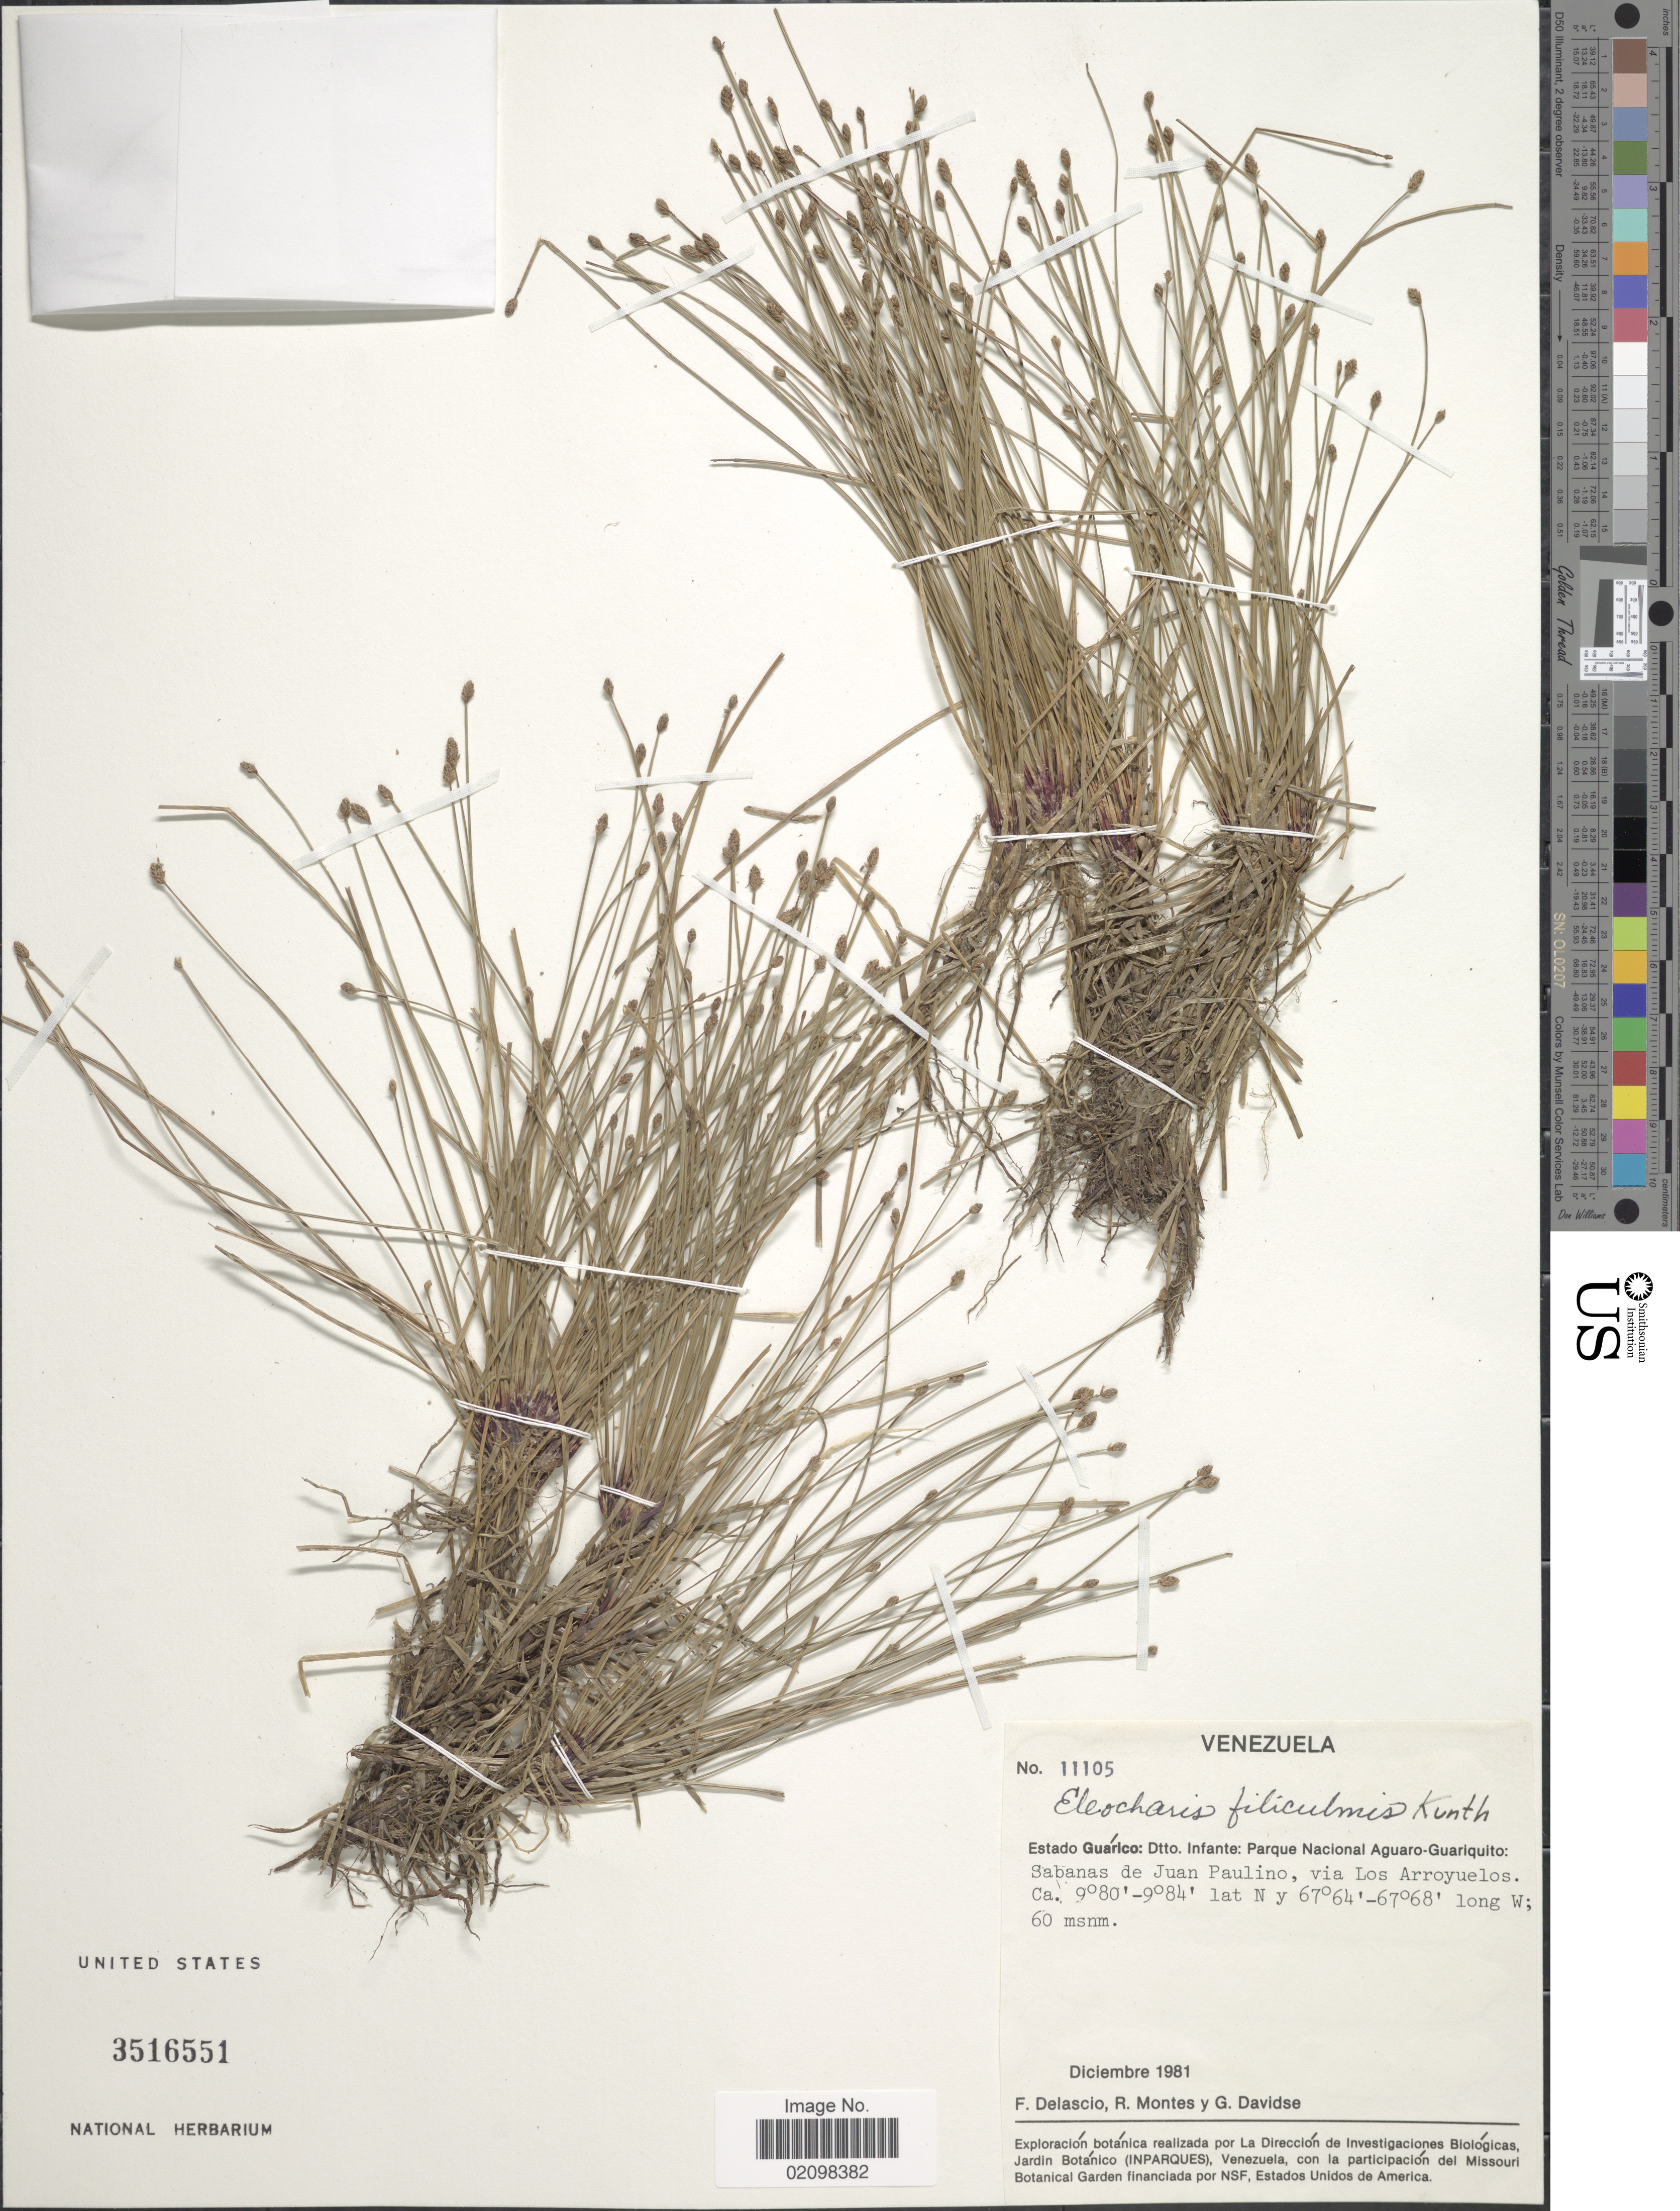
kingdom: Plantae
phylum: Tracheophyta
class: Liliopsida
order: Poales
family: Cyperaceae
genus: Eleocharis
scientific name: Eleocharis filiculmis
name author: Kunth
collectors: F. Delascio C., R. Montes & G. Davidse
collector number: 11105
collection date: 1981-12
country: Venezuela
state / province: Guarico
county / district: Leonardo Infante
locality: Dtto. Infante: Parque Nacional Aguaro-Guariquito: Sabanas de Juan Paulino, via Los Arroyuelos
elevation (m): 60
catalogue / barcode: US 3516551